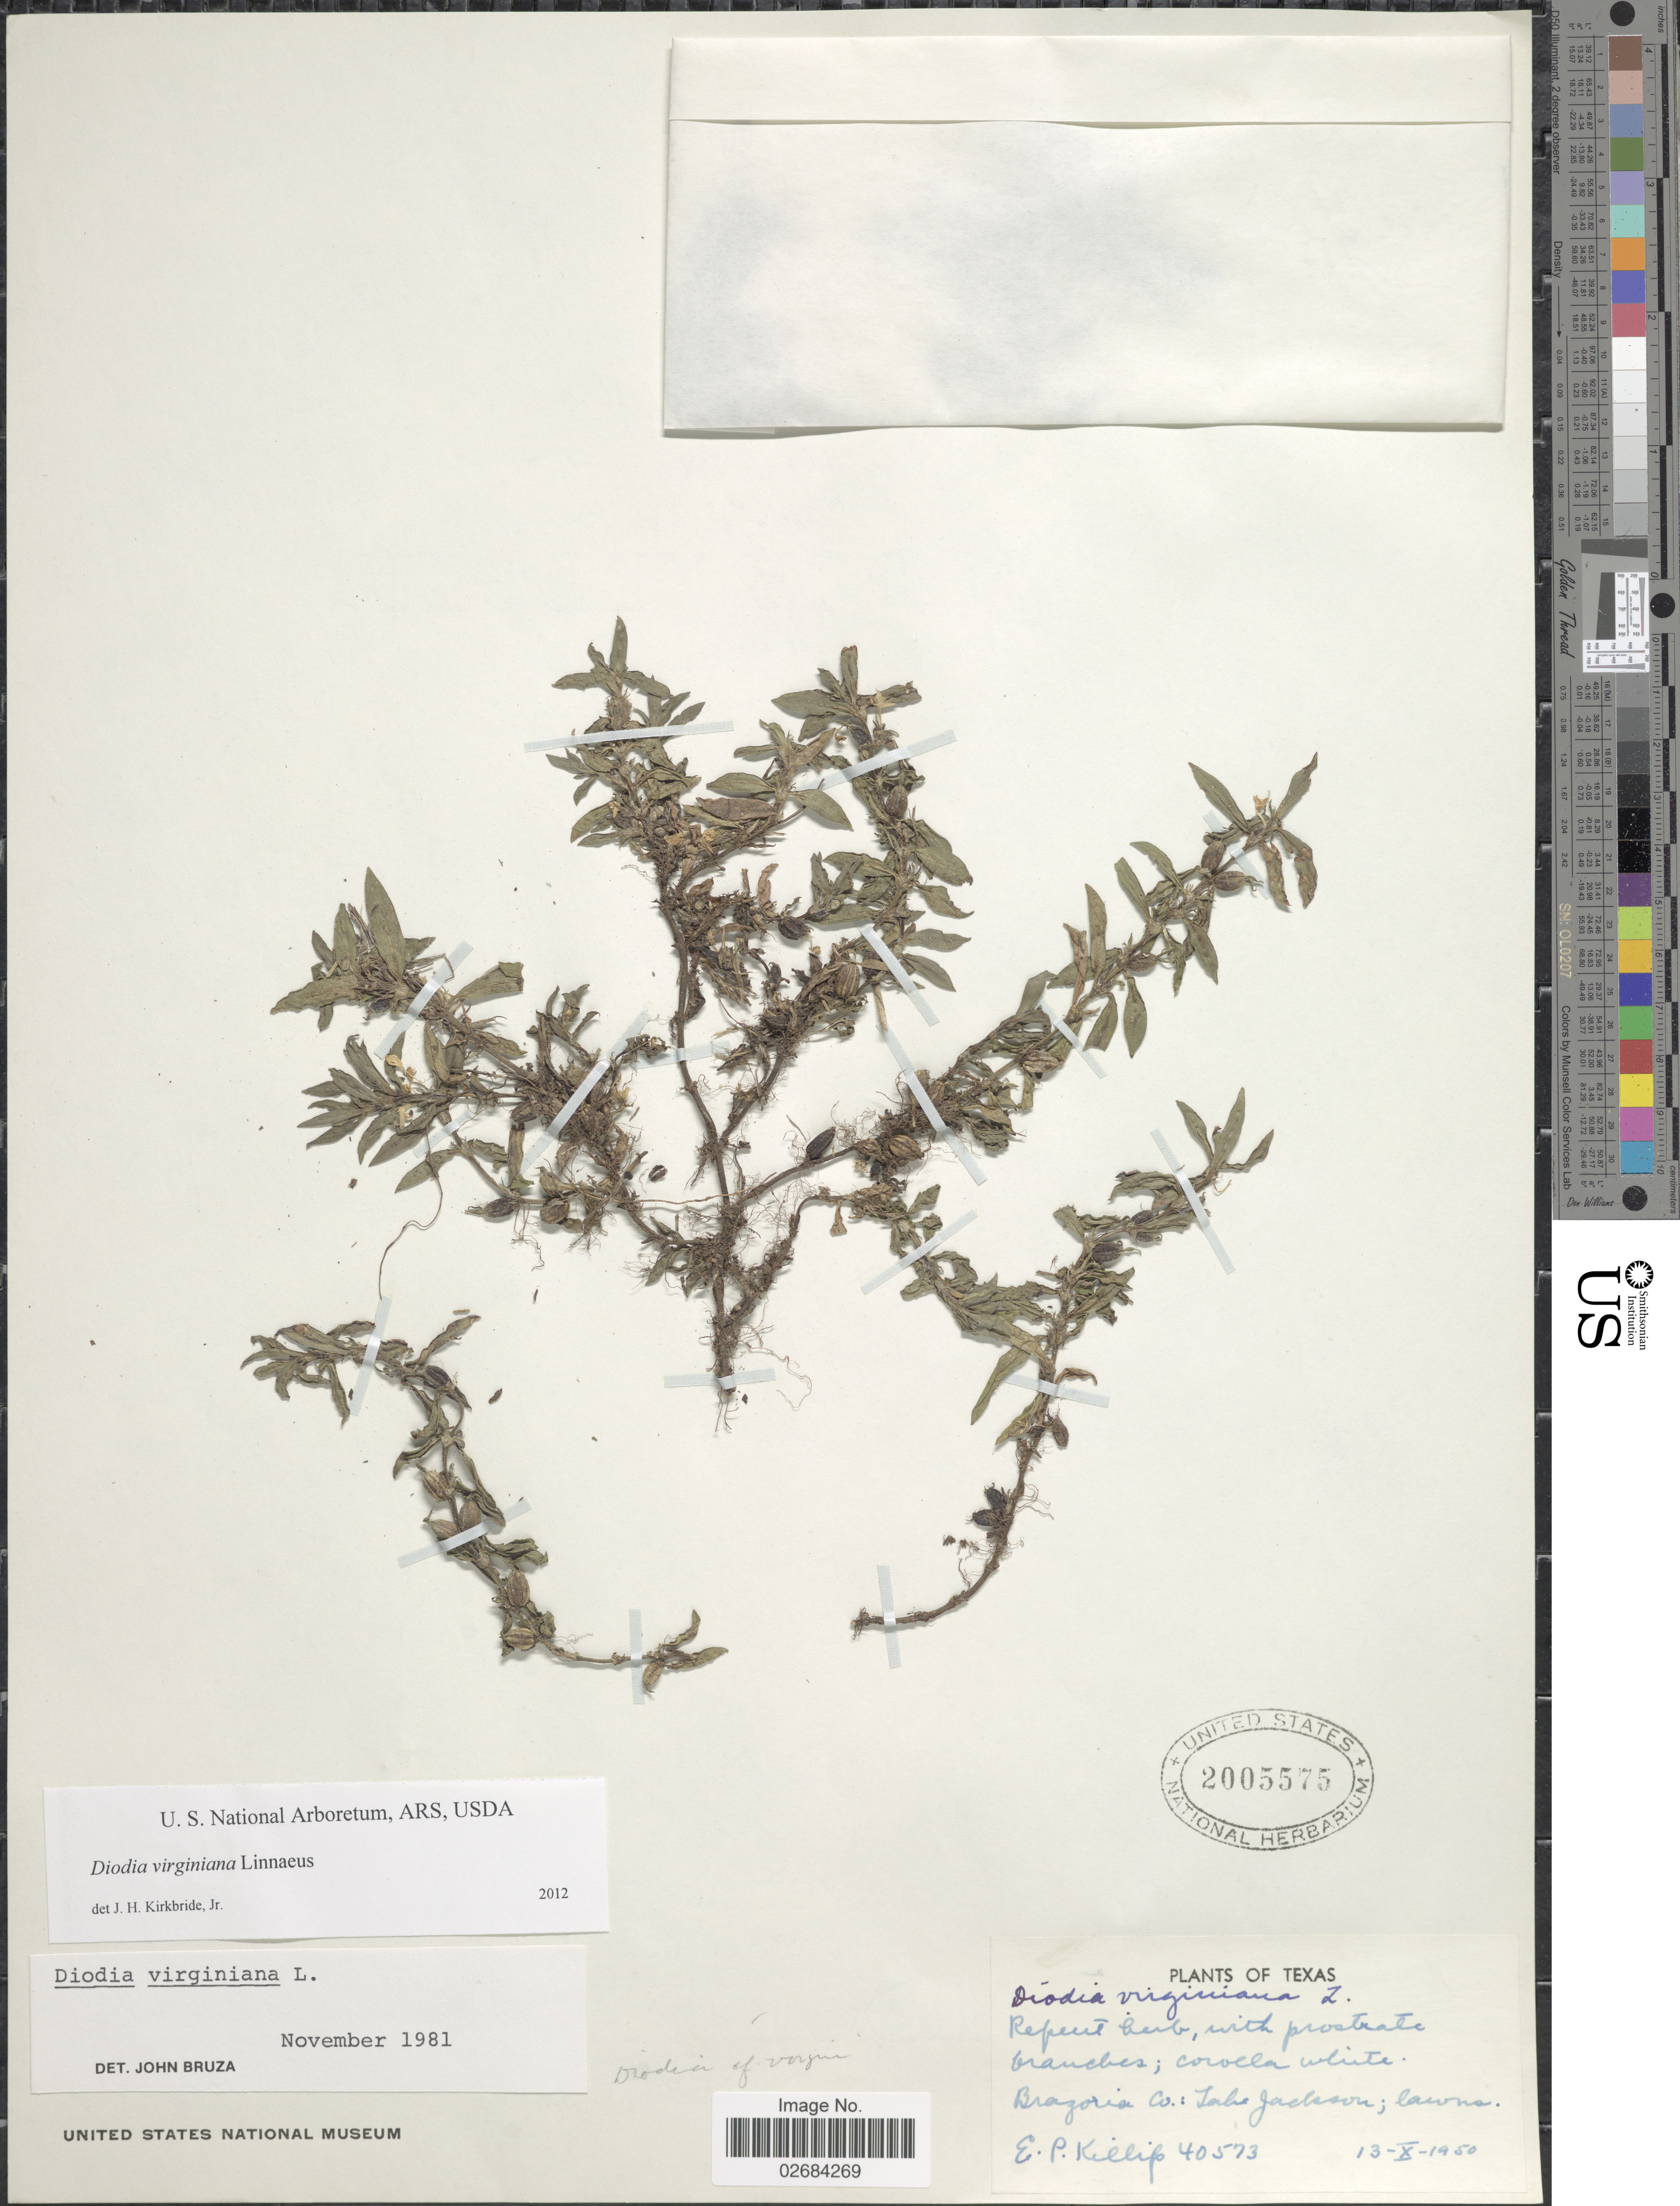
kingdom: Plantae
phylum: Tracheophyta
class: Magnoliopsida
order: Gentianales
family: Rubiaceae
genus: Diodia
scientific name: Diodia virginiana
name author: L.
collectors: E. P. Killip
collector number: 40573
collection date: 1950-10-13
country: United States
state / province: Texas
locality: Brazoria Co.: Lake Jackson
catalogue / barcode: US 2005575